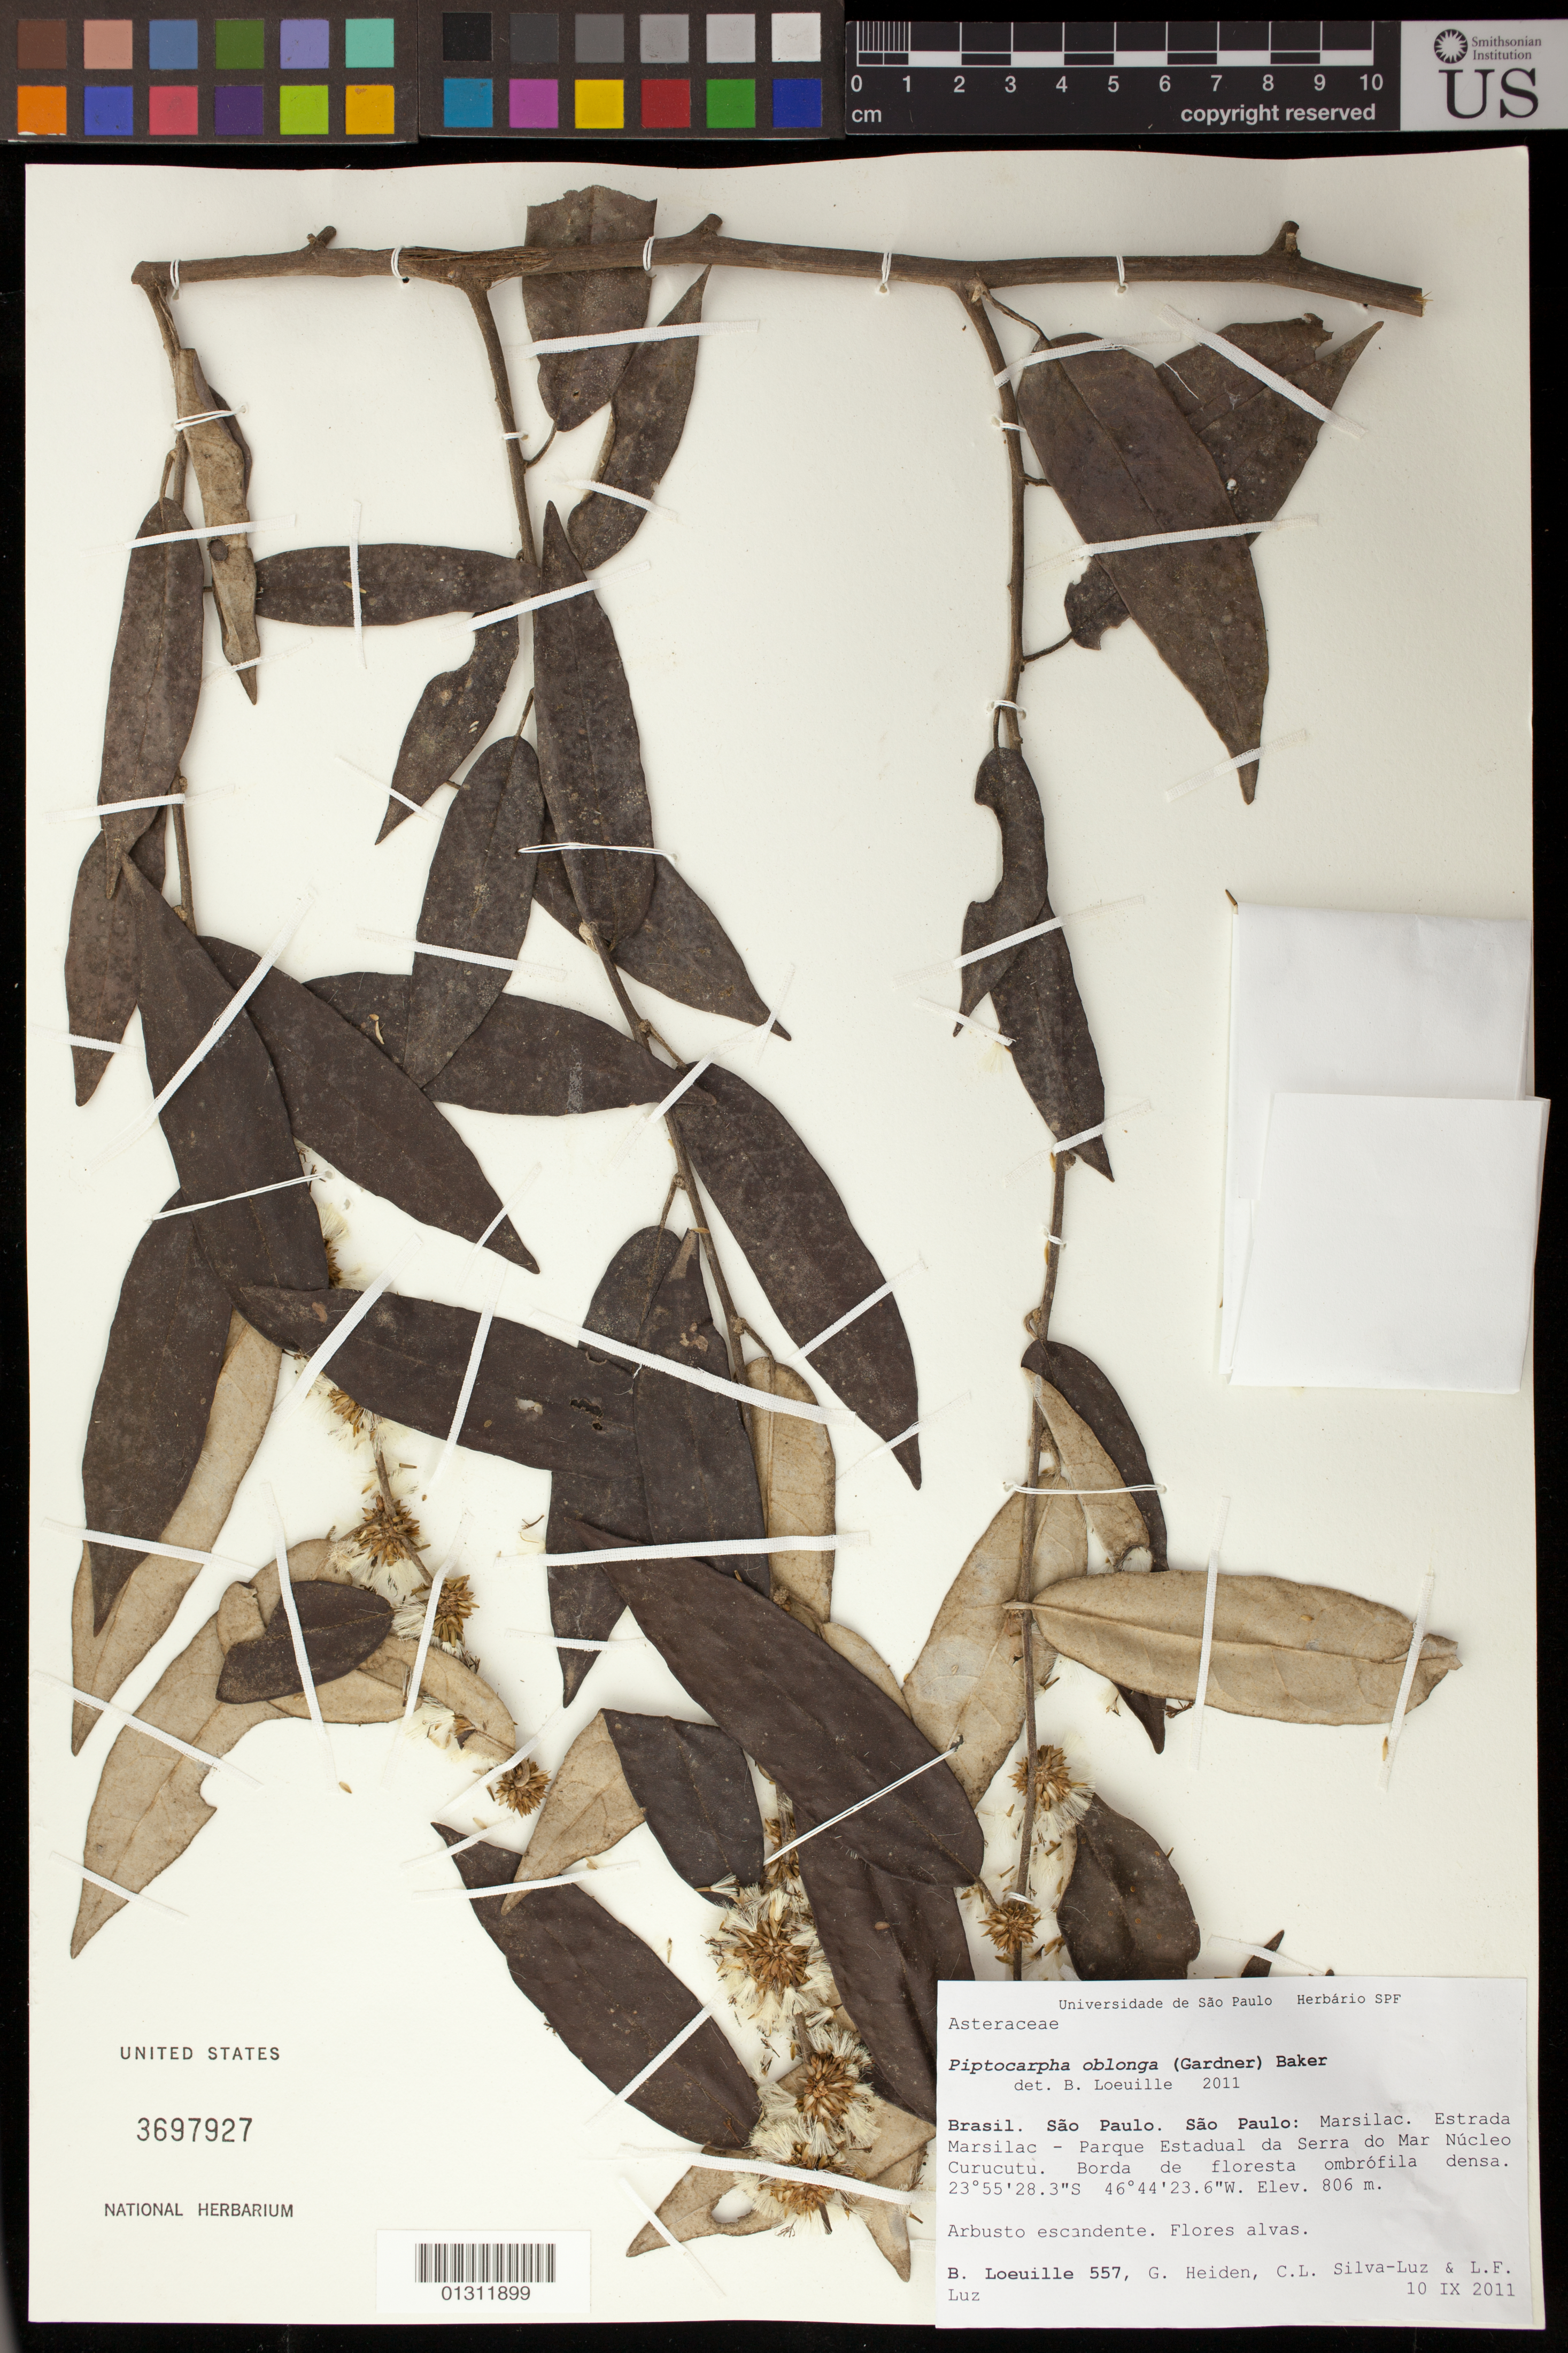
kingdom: Plantae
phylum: Tracheophyta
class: Magnoliopsida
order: Asterales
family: Asteraceae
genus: Piptocarpha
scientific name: Piptocarpha oblonga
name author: (Gardner) Baker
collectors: B. Loeuille, G. Heiden, C. Silva-Luz & L. Silva-Luz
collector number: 557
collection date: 2011-09-10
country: Brazil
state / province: São Paulo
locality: São Paulo: Marsilac. Estrada Marsilac - Parque Estadual da Serra do Mar Nucleo Curucutu,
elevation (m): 806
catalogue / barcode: US 3697927